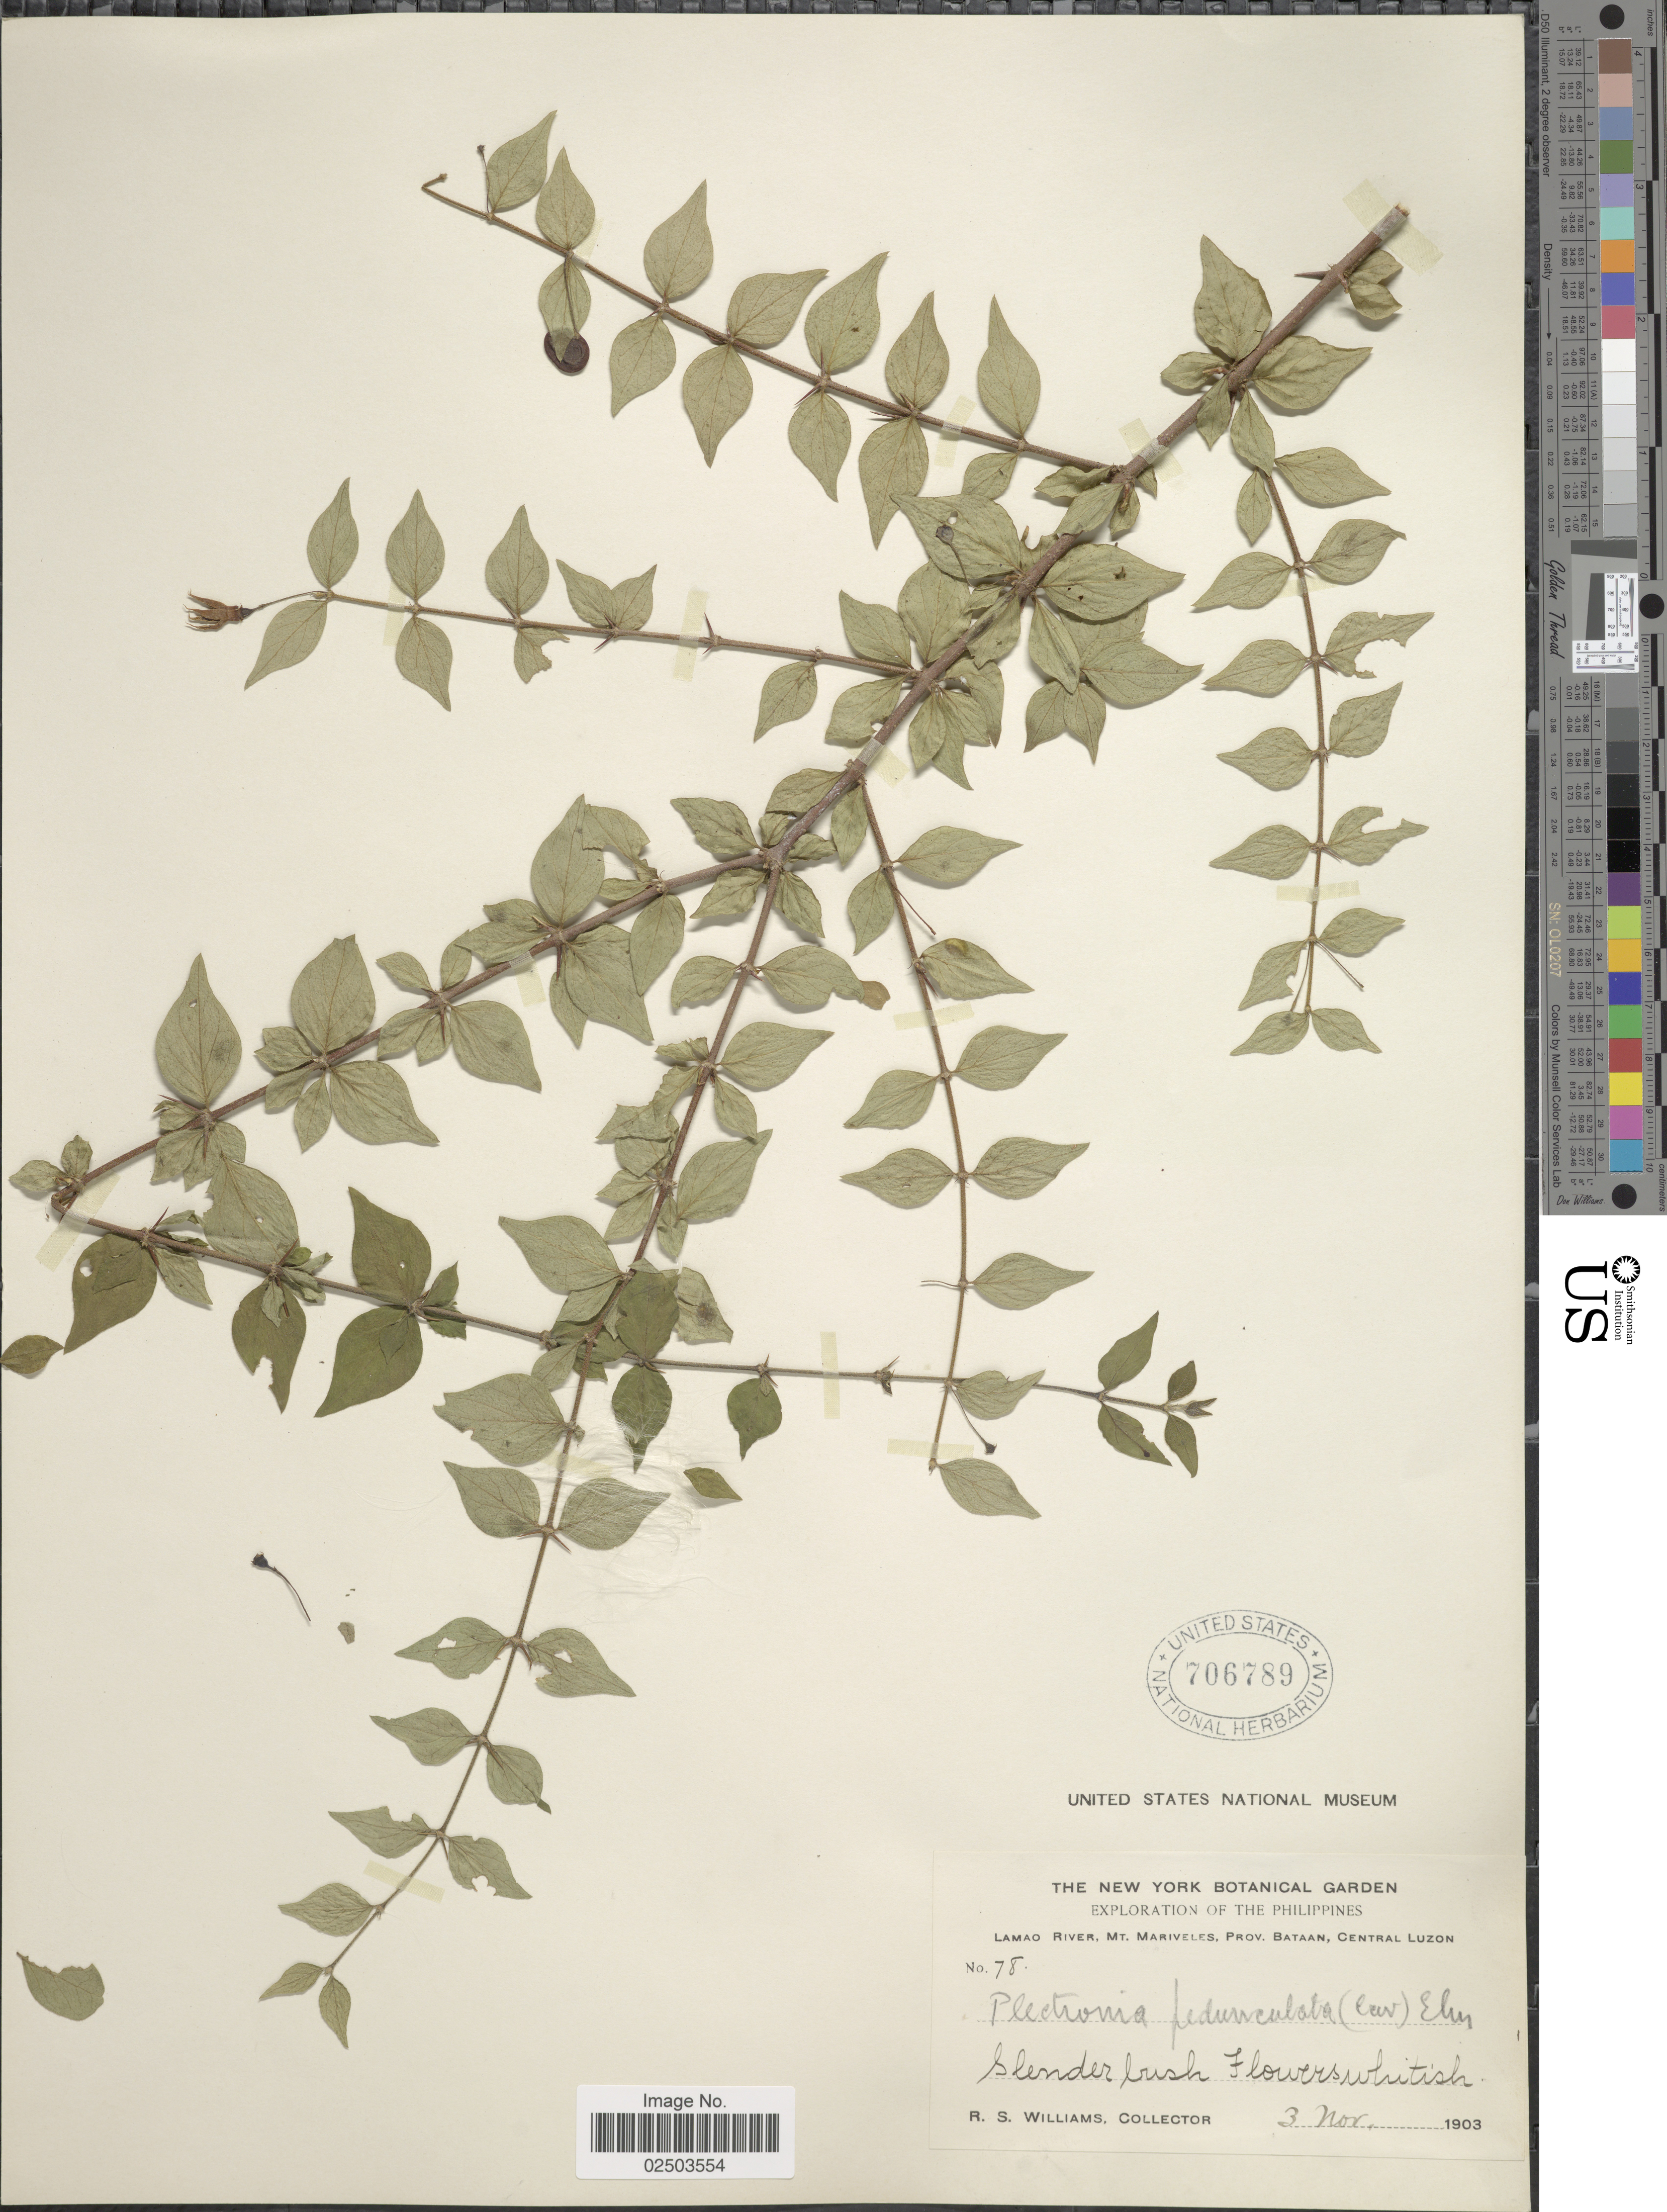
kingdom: Plantae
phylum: Tracheophyta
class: Magnoliopsida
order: Gentianales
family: Rubiaceae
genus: Canthium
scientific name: Canthium pedunculare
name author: Cav.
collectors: R. S. Williams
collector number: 78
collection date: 1903-11-03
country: Philippines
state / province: Central Luzon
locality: Lamao River, Mt. Mariveles, Prov. Bataan, Central Luzon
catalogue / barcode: US 706789